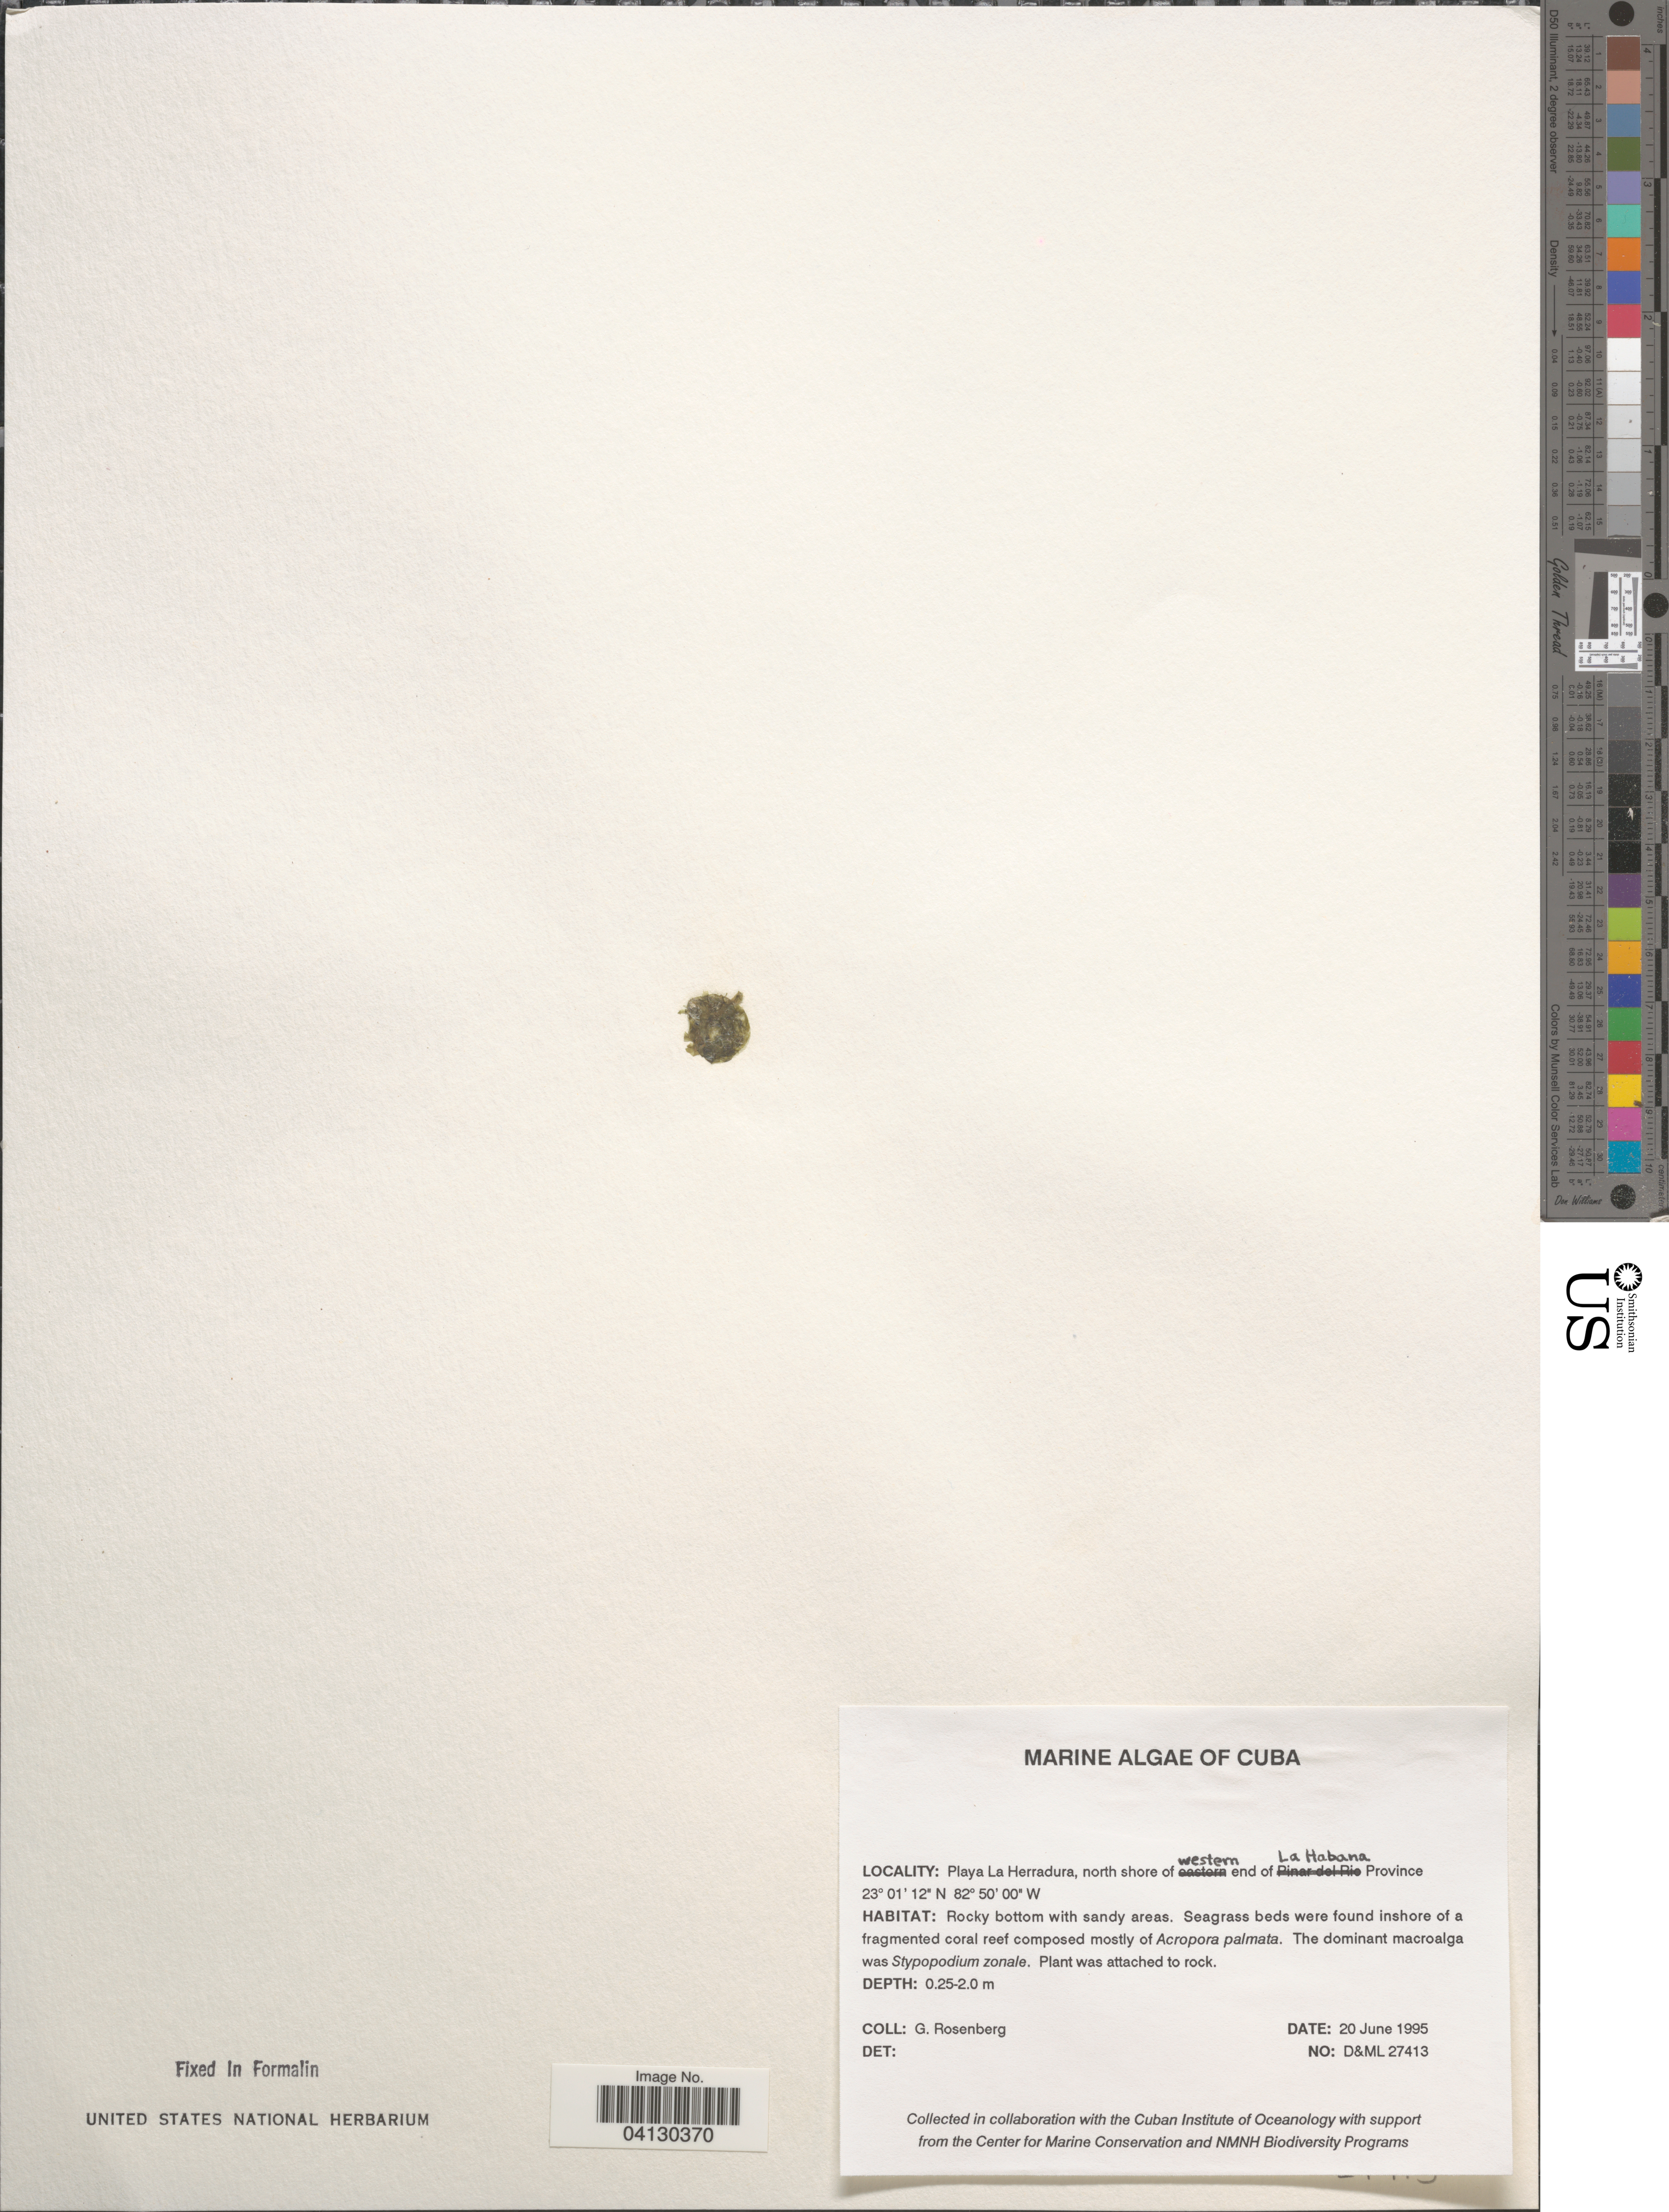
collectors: G. Rosenberg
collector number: D&ML27413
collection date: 1995-06-20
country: Cuba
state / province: La Habana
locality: Playa La Herradura, north shore of western end of La Habana Province.